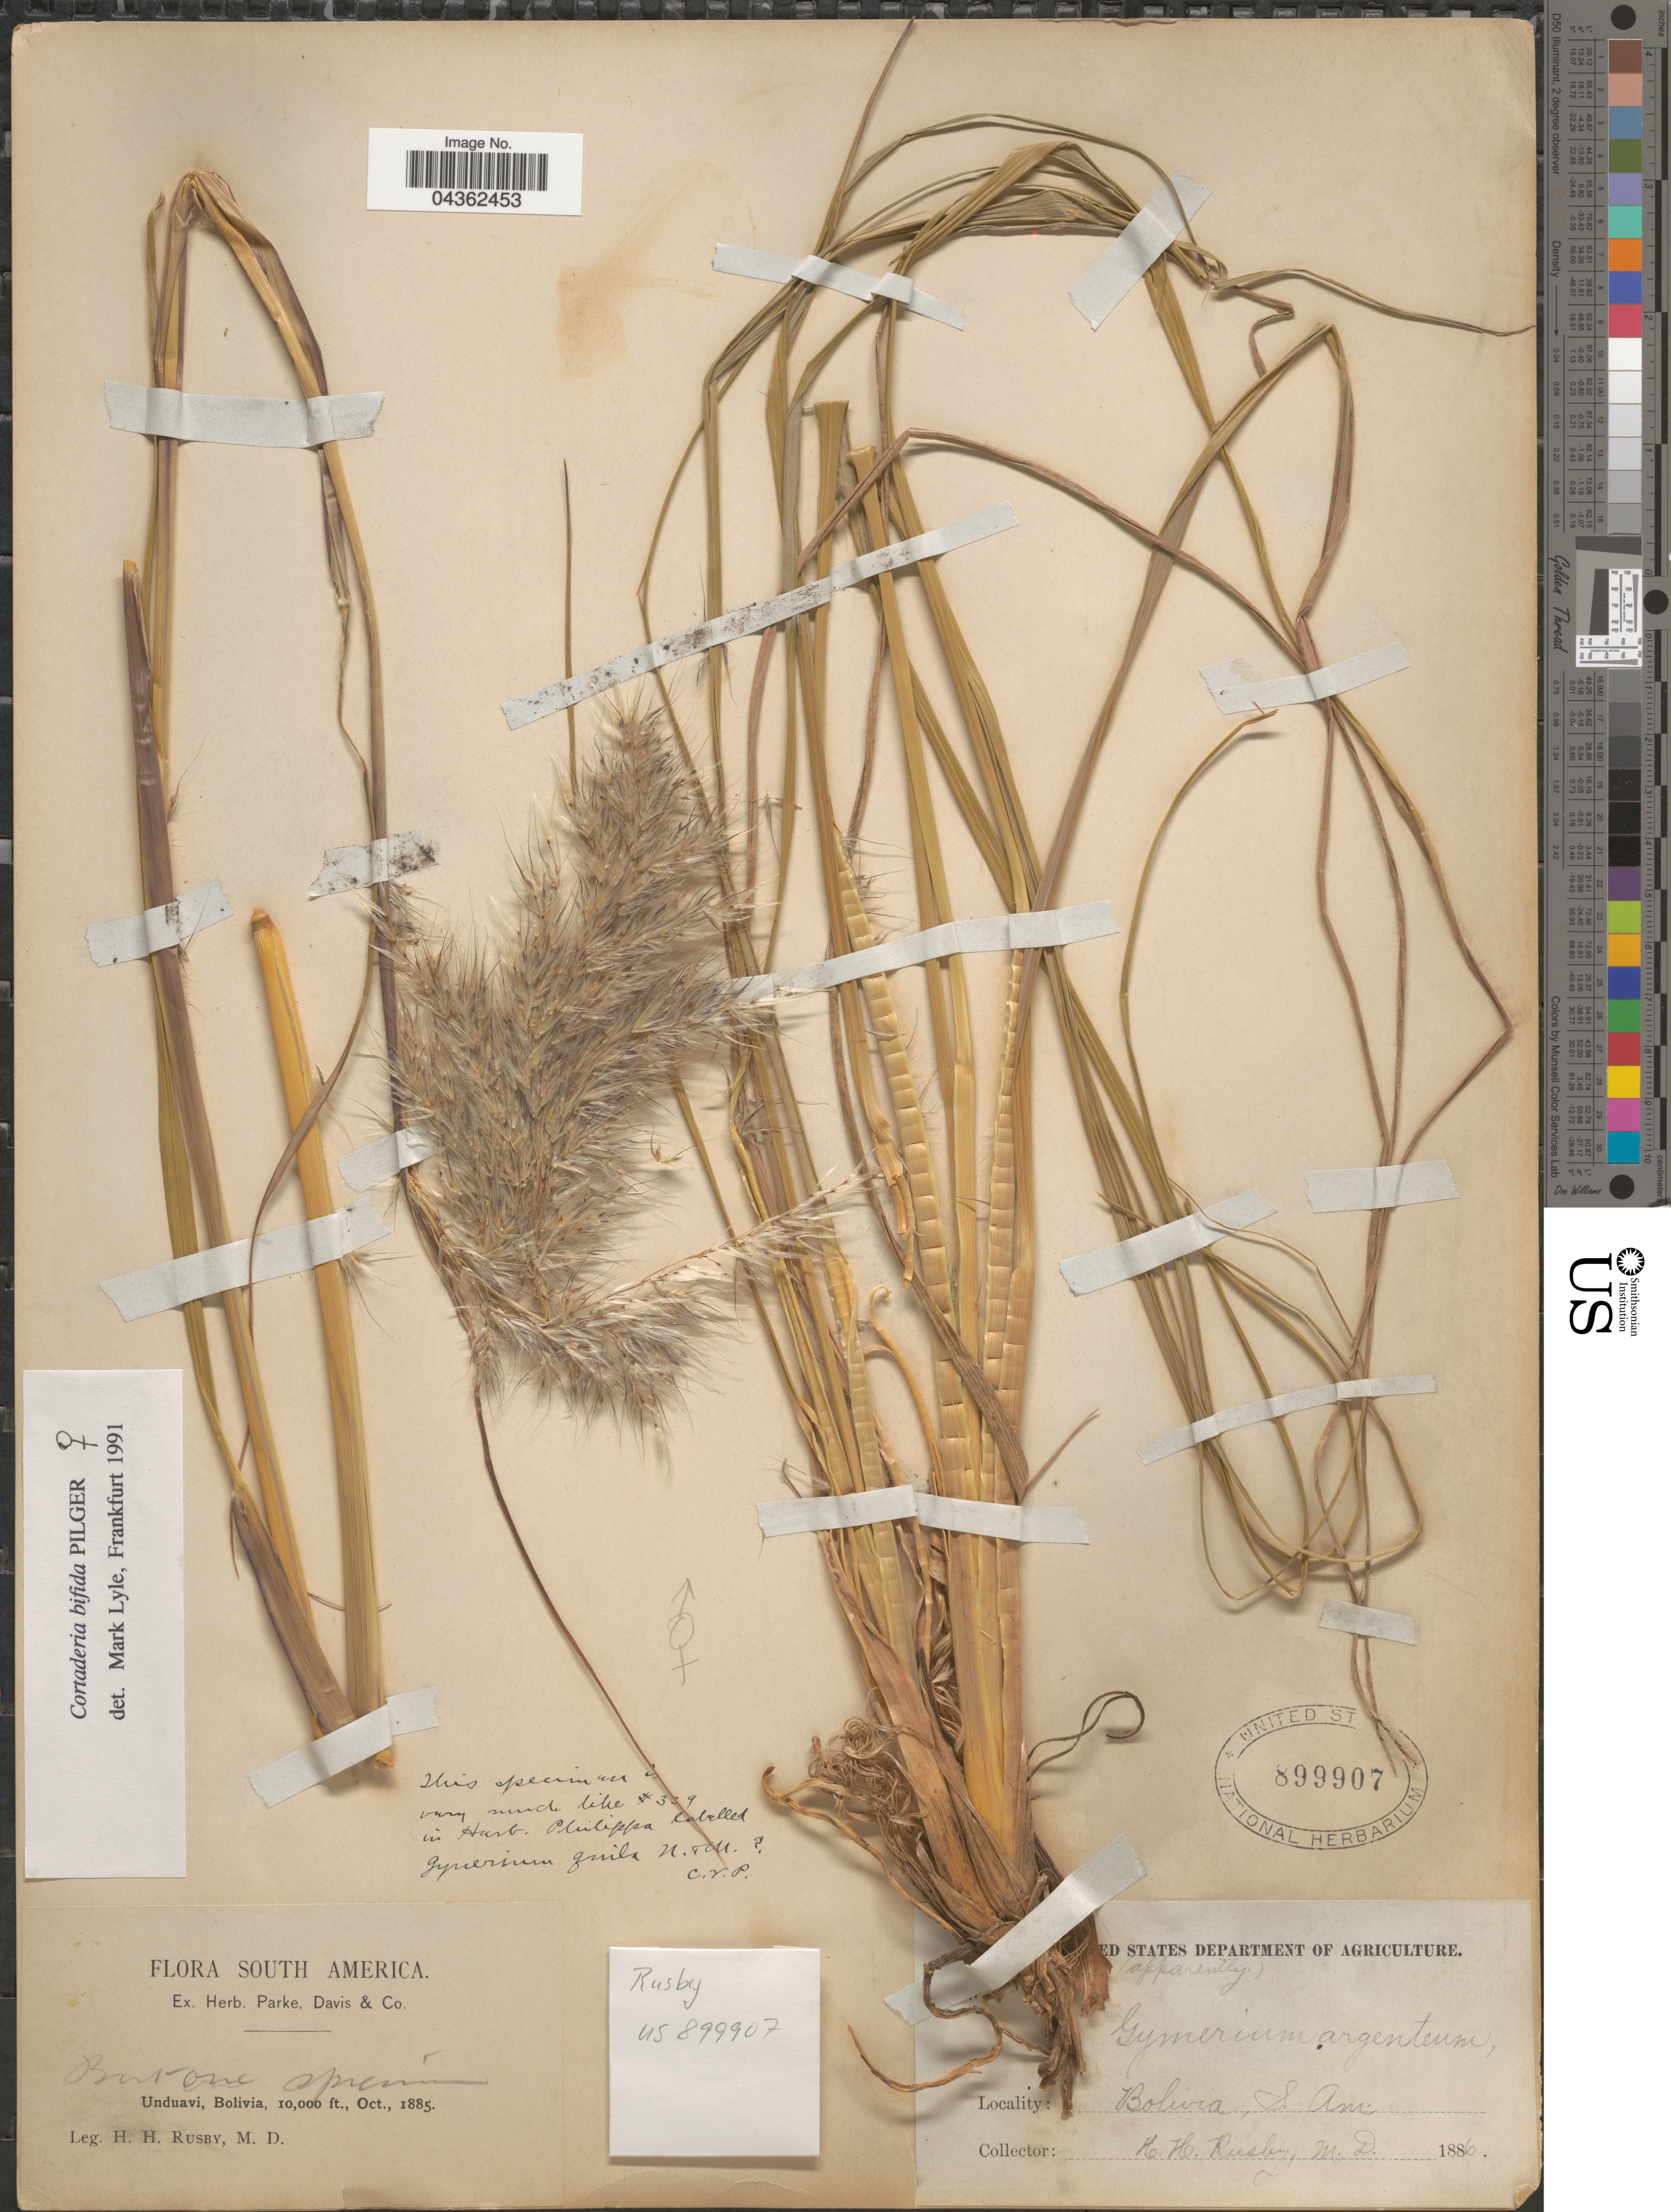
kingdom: Plantae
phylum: Tracheophyta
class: Liliopsida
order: Poales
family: Poaceae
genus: Cortaderia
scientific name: Cortaderia bifida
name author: Pilg.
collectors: H. H. Rusby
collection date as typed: Oct., 1885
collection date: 1885-10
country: Bolivia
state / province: La Paz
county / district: Nor Yungas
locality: Unduavi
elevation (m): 3048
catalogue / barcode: US 899907